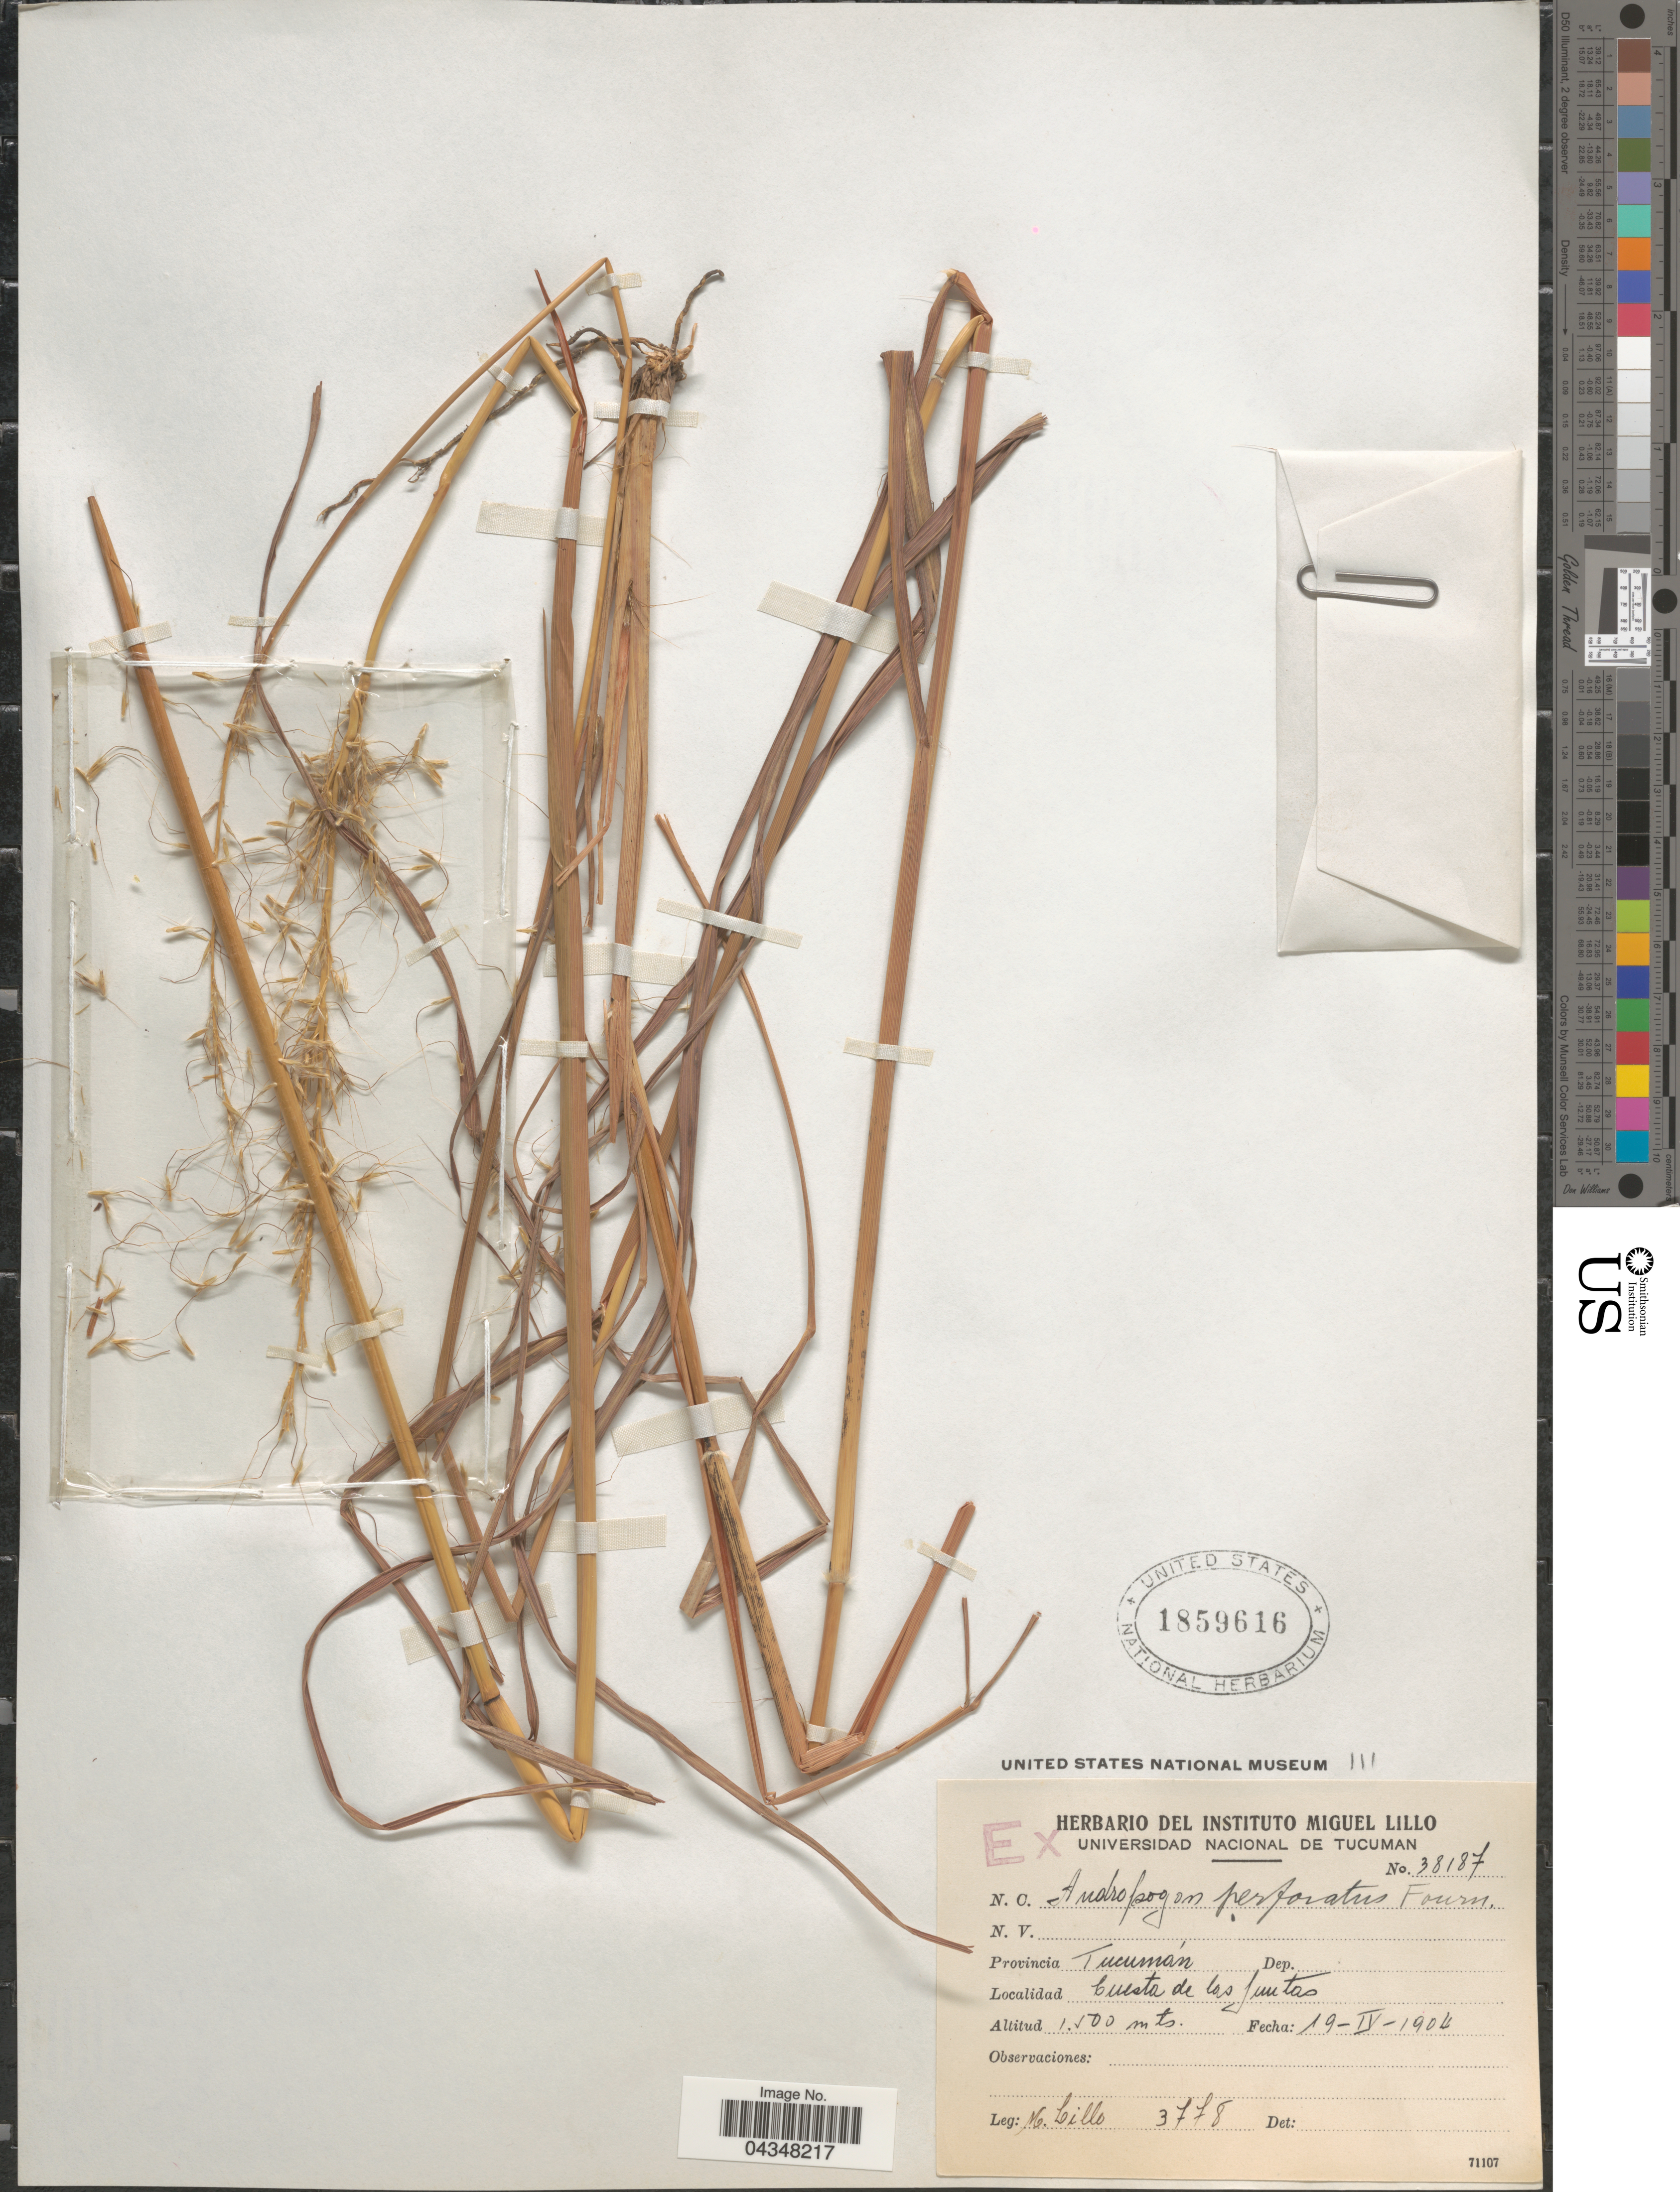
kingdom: Plantae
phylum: Tracheophyta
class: Liliopsida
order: Poales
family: Poaceae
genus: Bothriochloa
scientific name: Bothriochloa perforata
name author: (Trin. ex E. Fourn.) Herter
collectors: M. Lillo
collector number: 3778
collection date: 1904-04-19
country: Argentina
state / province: Tucuman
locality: Cuesta de las Juntas.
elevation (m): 1500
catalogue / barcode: US 1859616